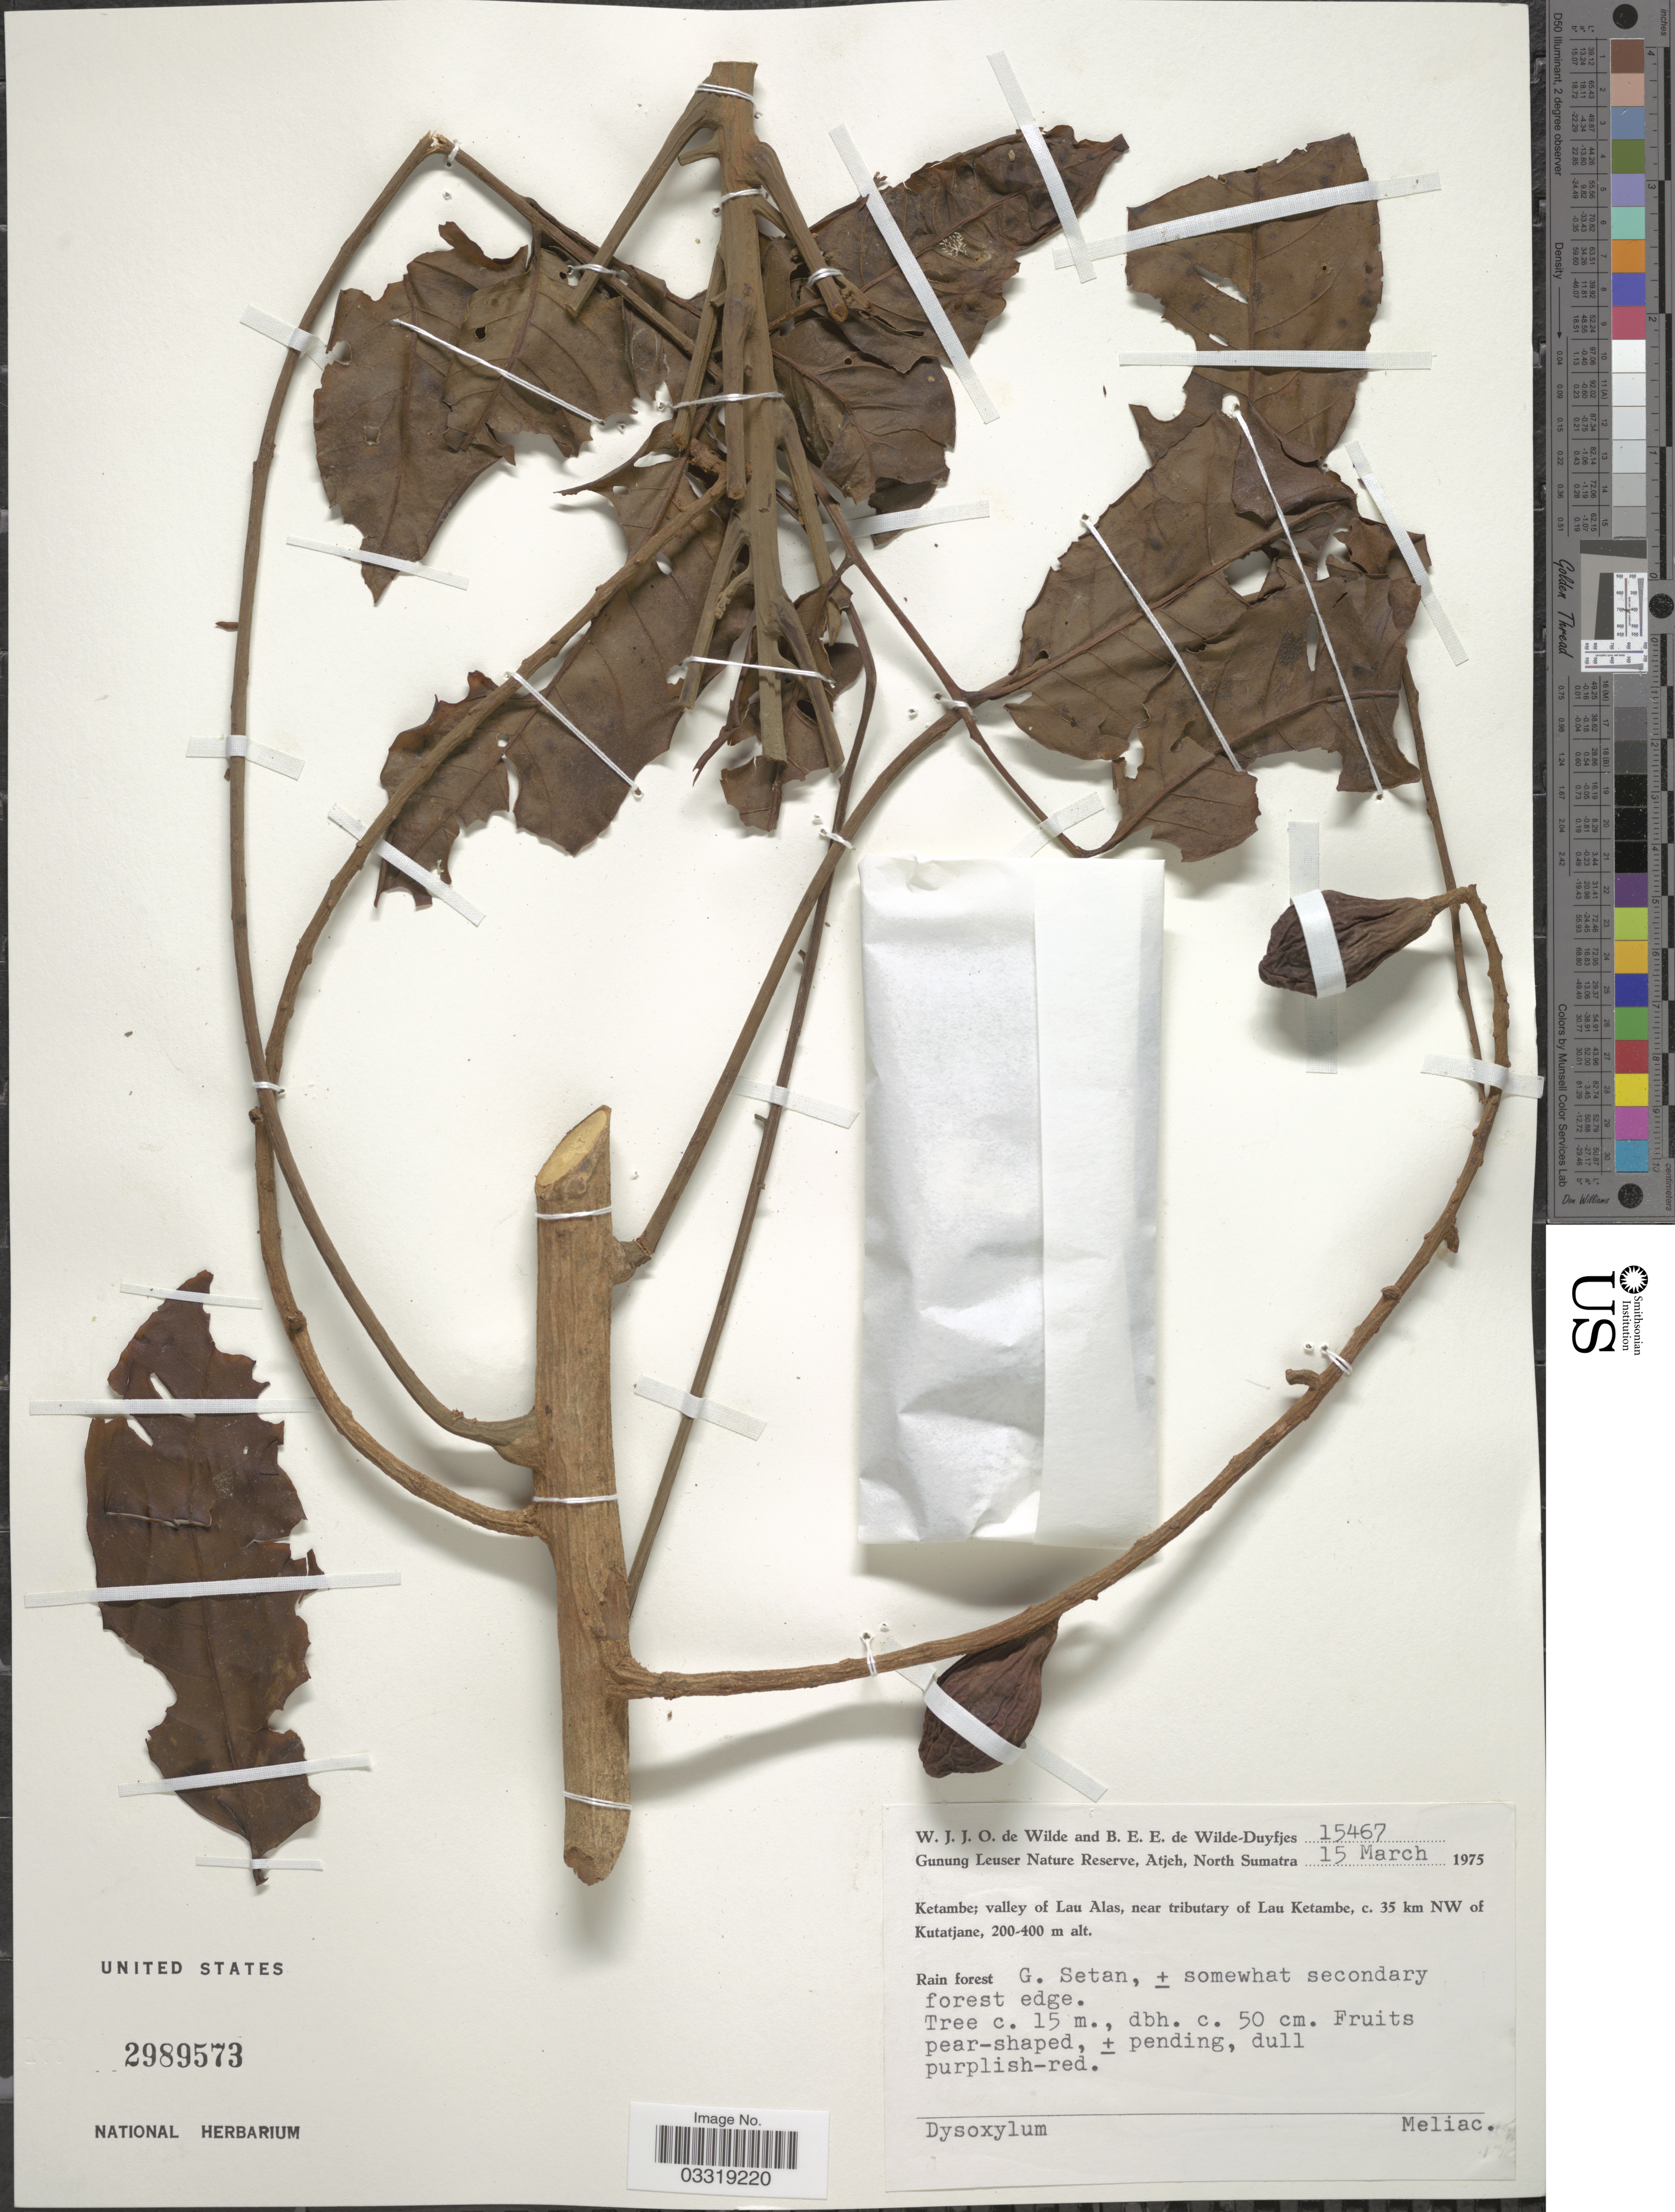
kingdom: Plantae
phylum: Tracheophyta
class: Magnoliopsida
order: Sapindales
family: Meliaceae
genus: Dysoxylum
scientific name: Dysoxylum cyrtobotryum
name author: Miq.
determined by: Mabberley, David J.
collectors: W. J. de Wilde & B. E. de Wilde-Duyfjes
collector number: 15467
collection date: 1975-03-15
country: Indonesia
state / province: Sumatra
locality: Gunung Leuser Nature Reserve, Atjeh, North Sumatra. Ketambe; valley of Lau Alas, near tributary of Lau Ketambe, c. 35 km NW of Kutatjane. G. Setan.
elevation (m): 200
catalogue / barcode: US 2989573